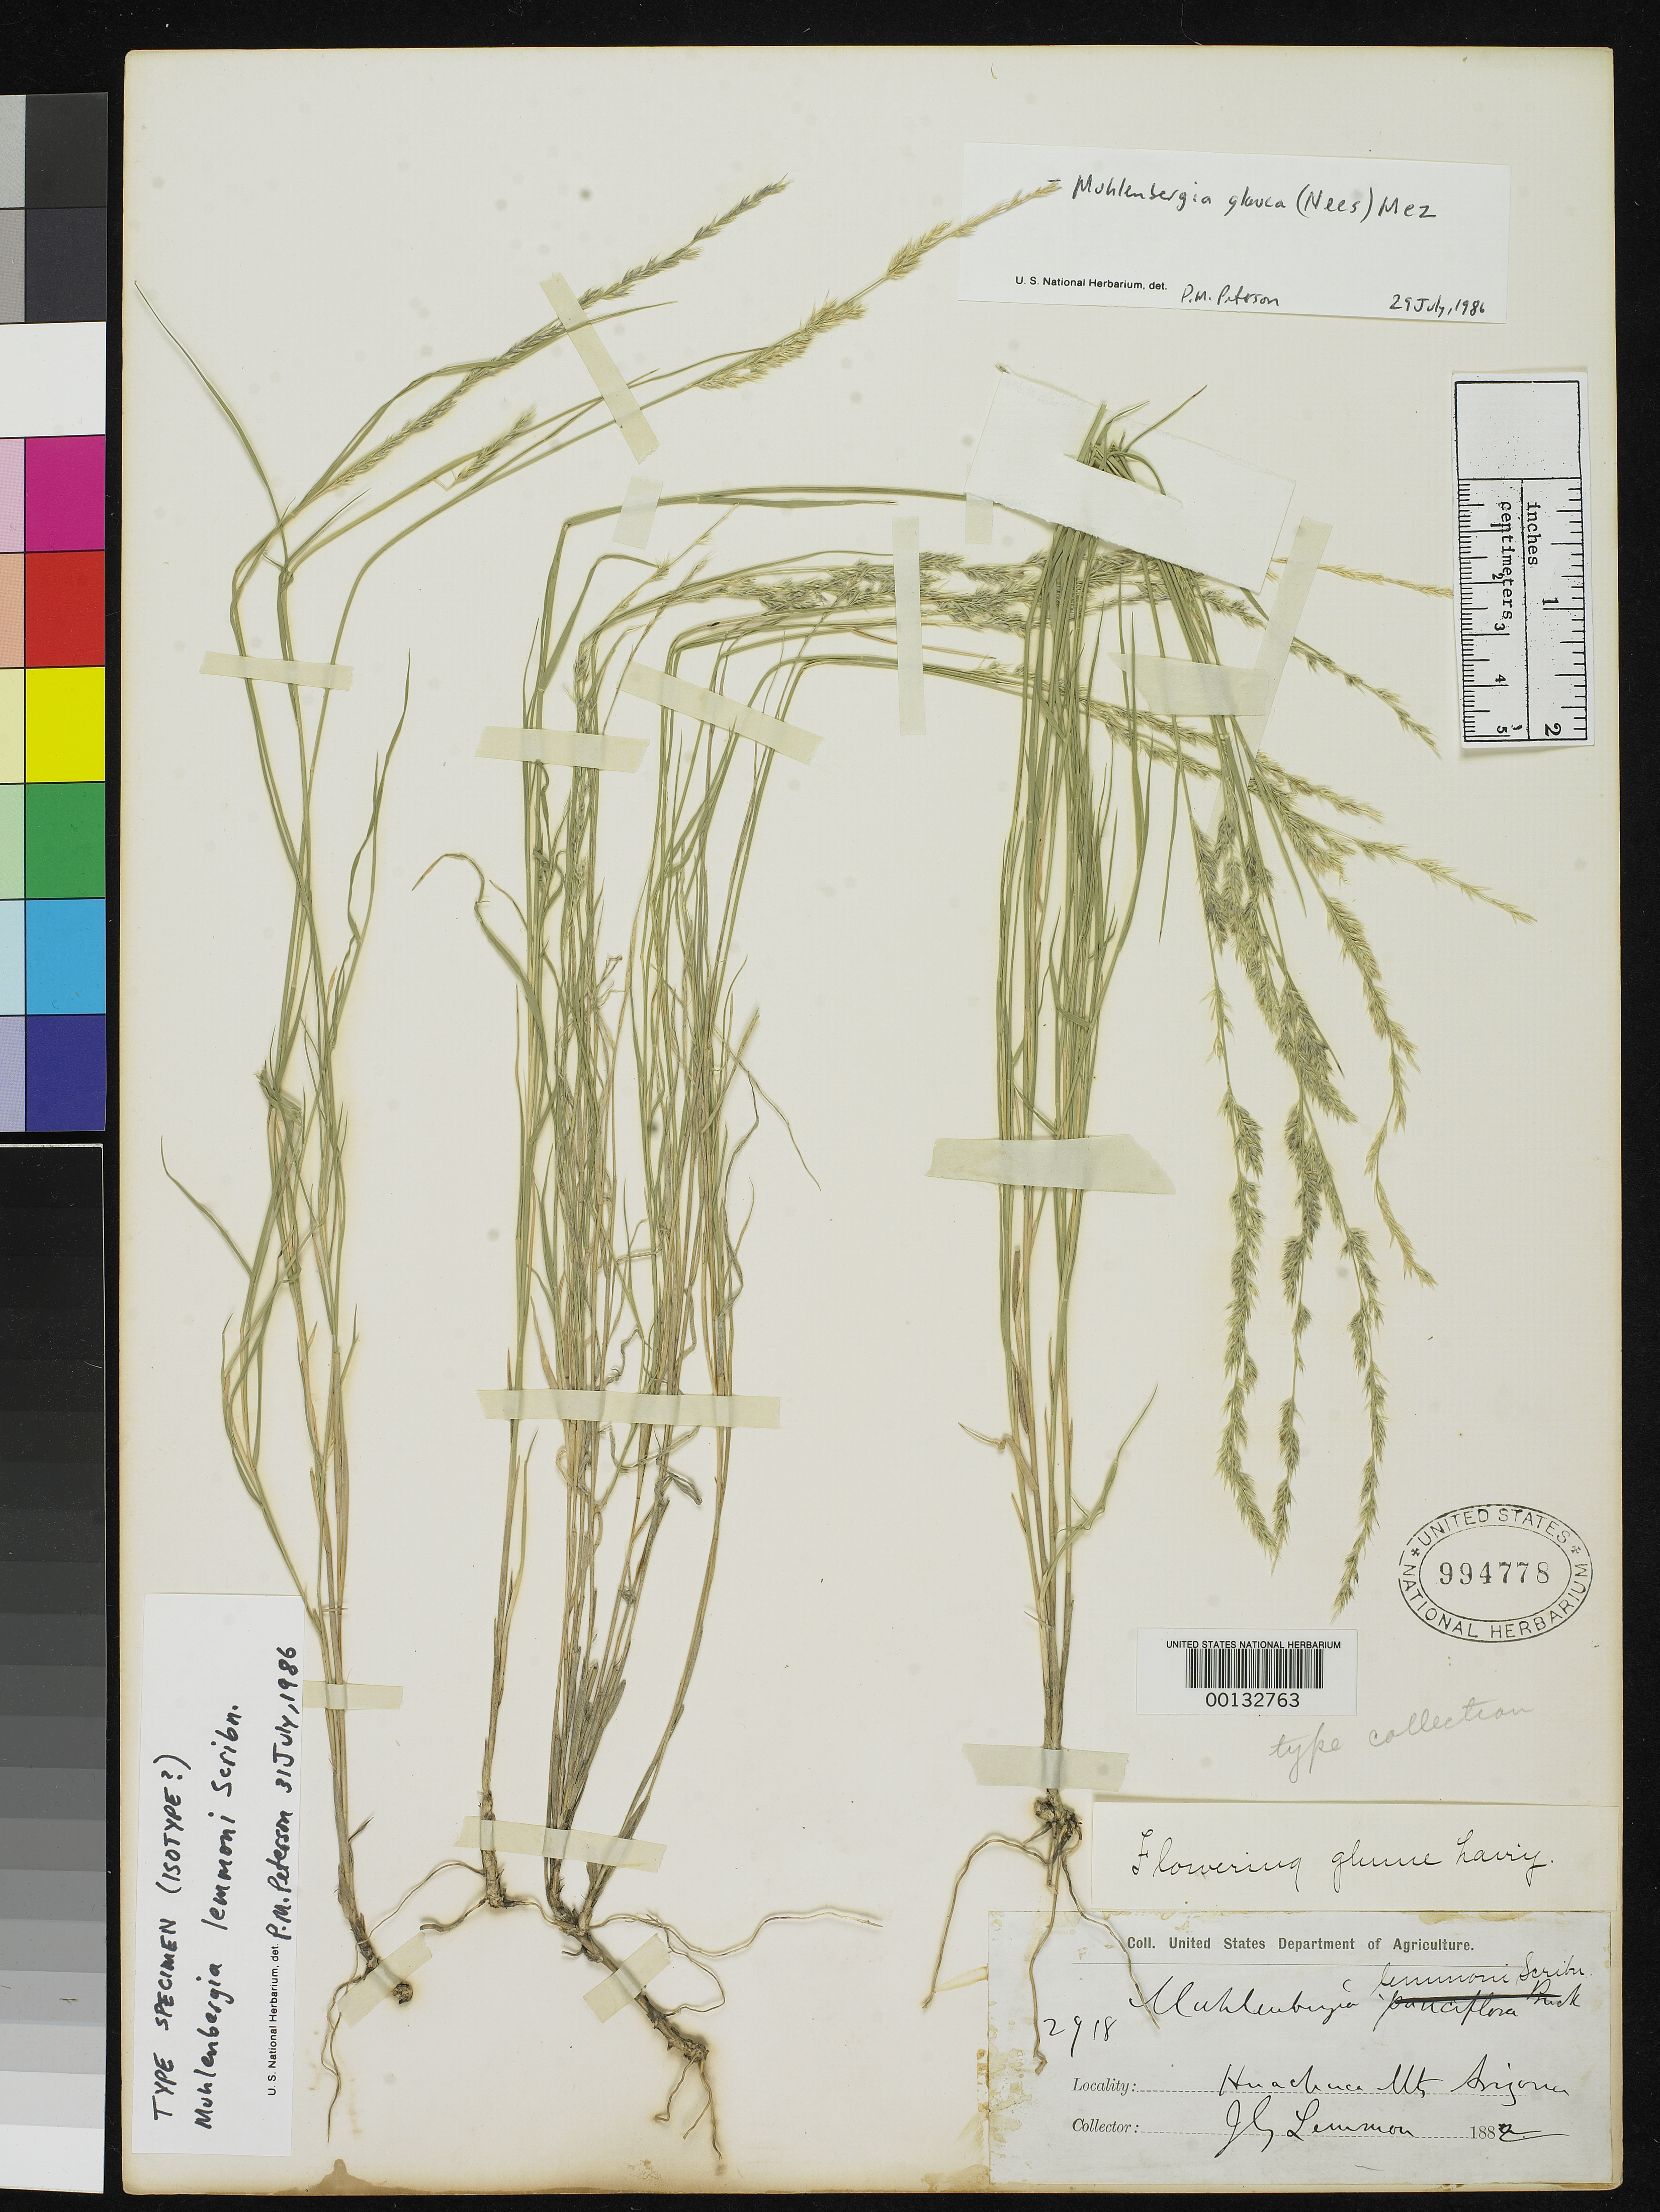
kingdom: Plantae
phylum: Tracheophyta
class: Liliopsida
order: Poales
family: Poaceae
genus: Muhlenbergia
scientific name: Muhlenbergia lemmonii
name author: Scribn.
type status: Isotype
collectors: J. G. Lemmon & J. Lemmon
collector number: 2918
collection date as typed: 1882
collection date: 1882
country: United States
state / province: Arizona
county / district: Cochise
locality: Huachuca Mts.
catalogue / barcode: US 994778